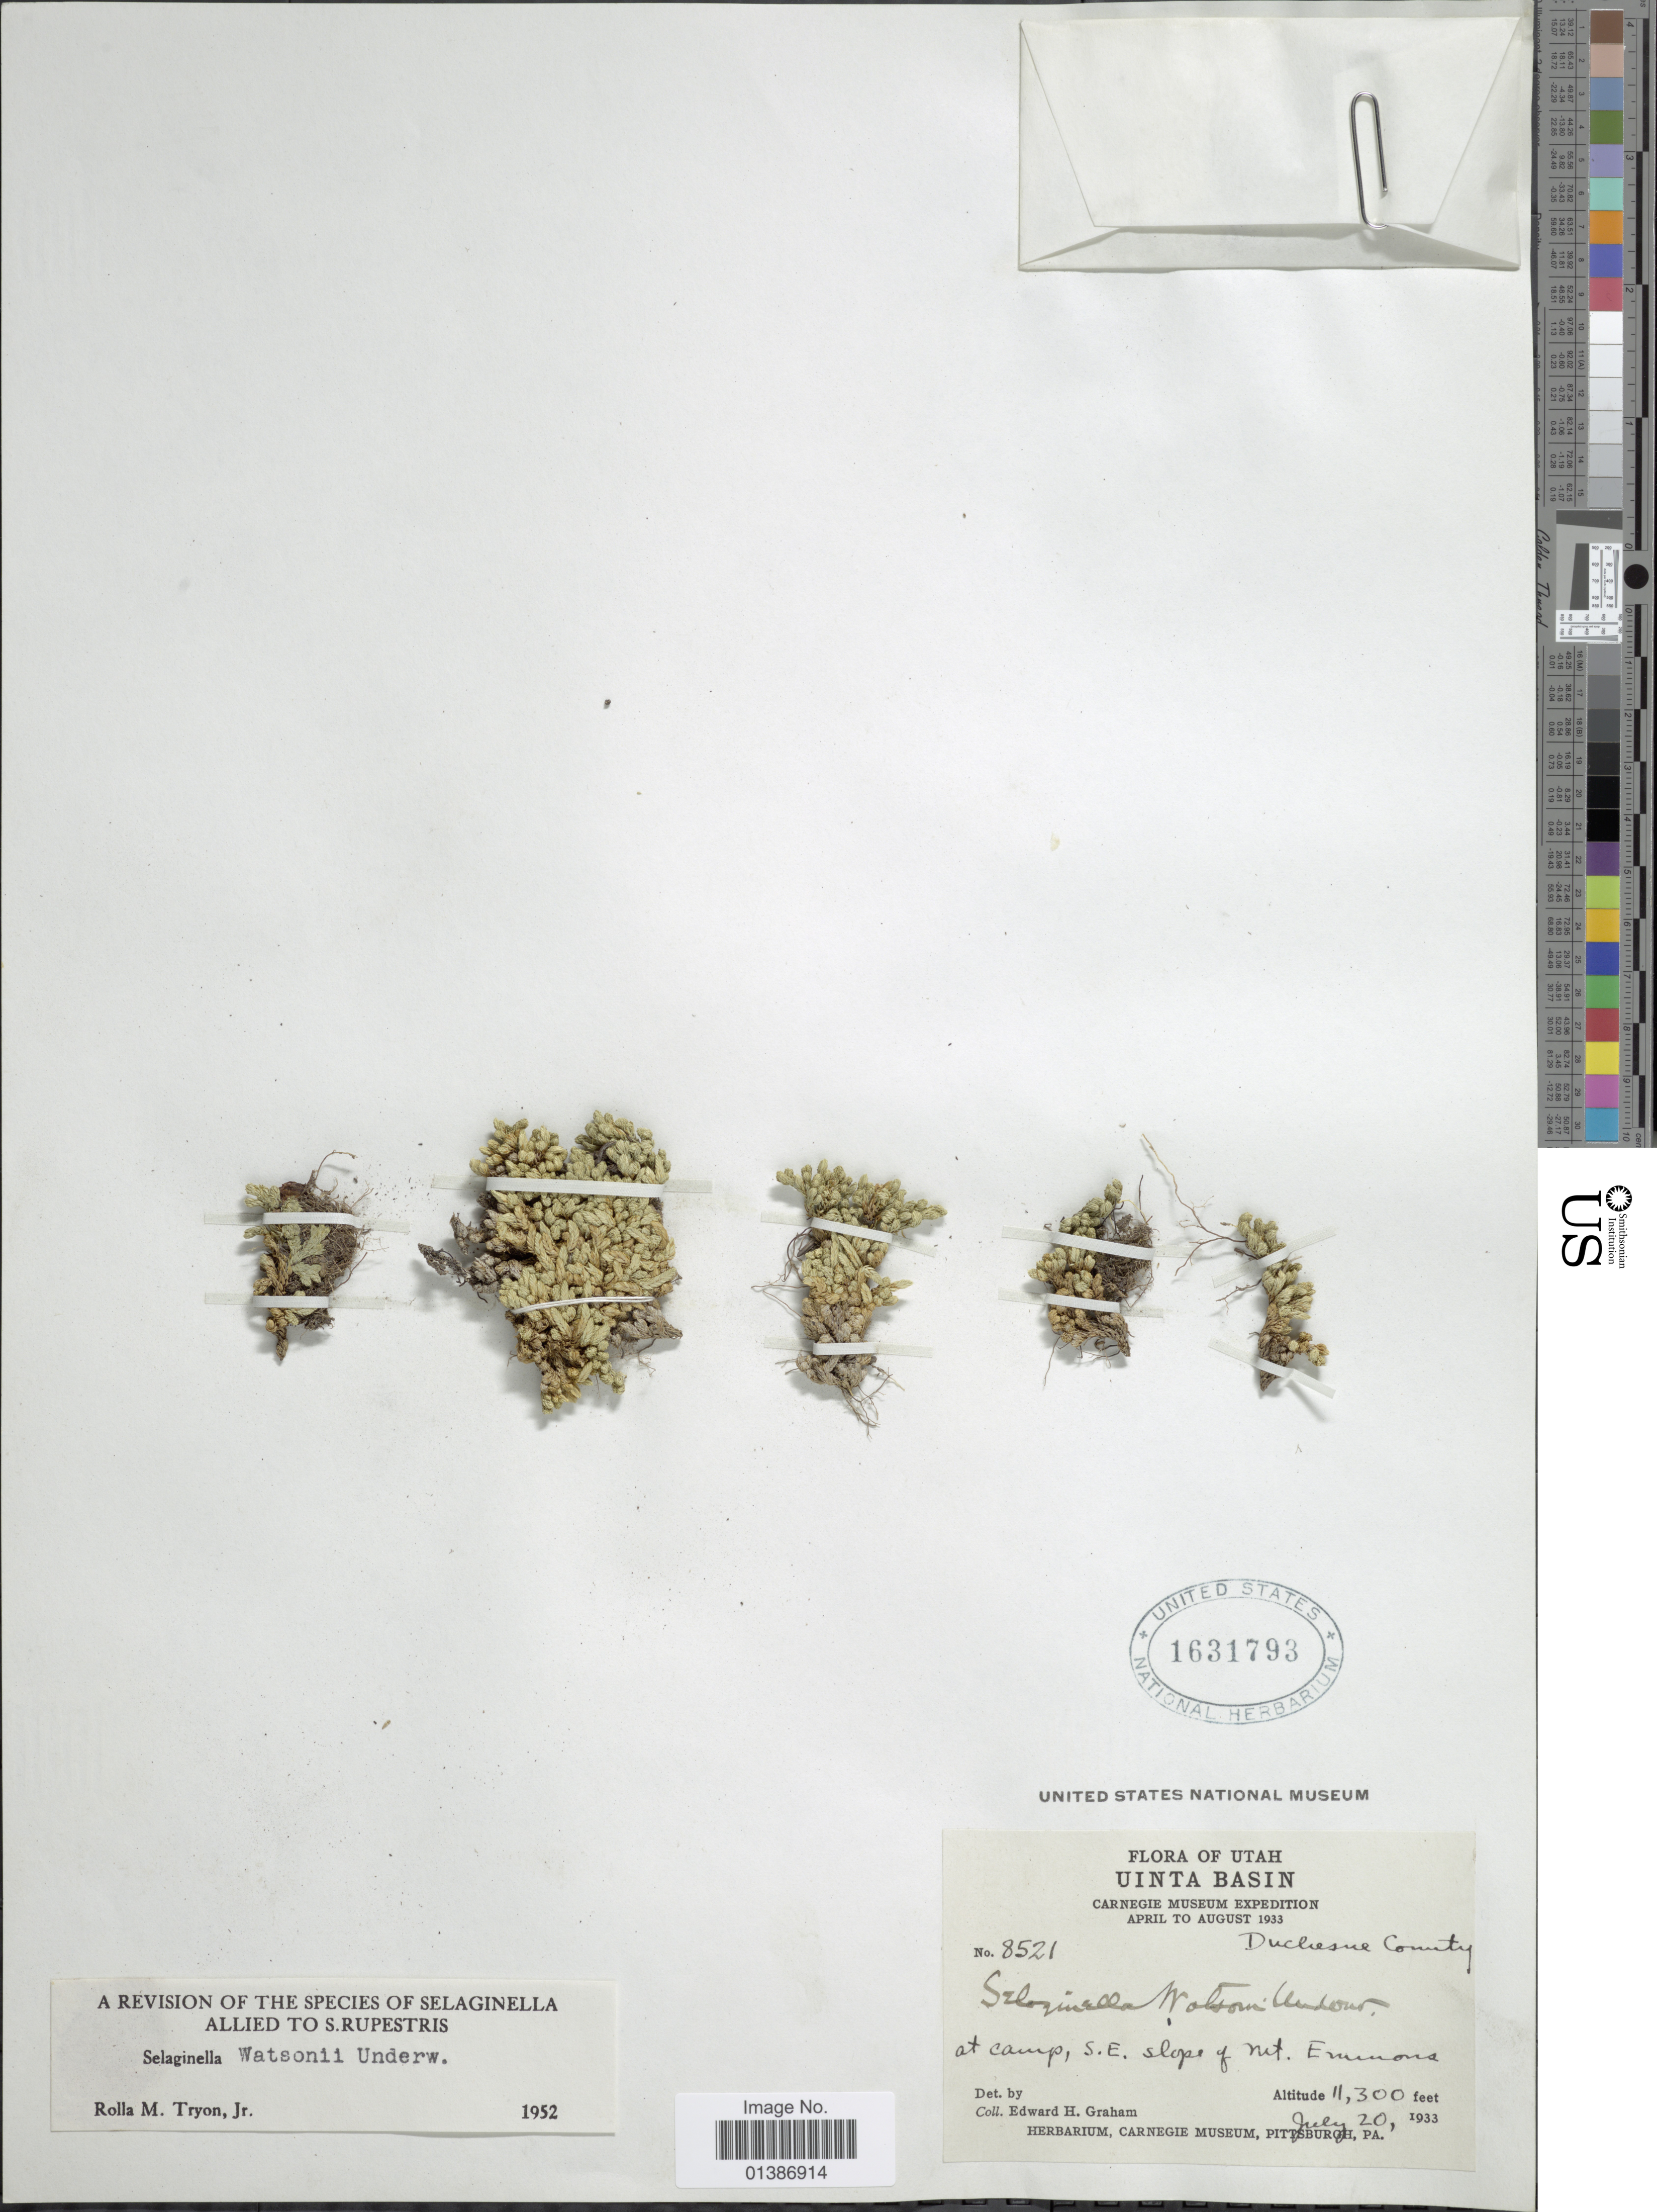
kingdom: Plantae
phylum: Tracheophyta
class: Lycopodiopsida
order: Selaginellales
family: Selaginellaceae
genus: Selaginella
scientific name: Selaginella watsonii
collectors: E. H. Graham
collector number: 8521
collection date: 1933-07-20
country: United States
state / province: Utah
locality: Uinta Basin. At camp, S.E. slope of Mt. Emmons.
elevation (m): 3444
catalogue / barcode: US 1631793